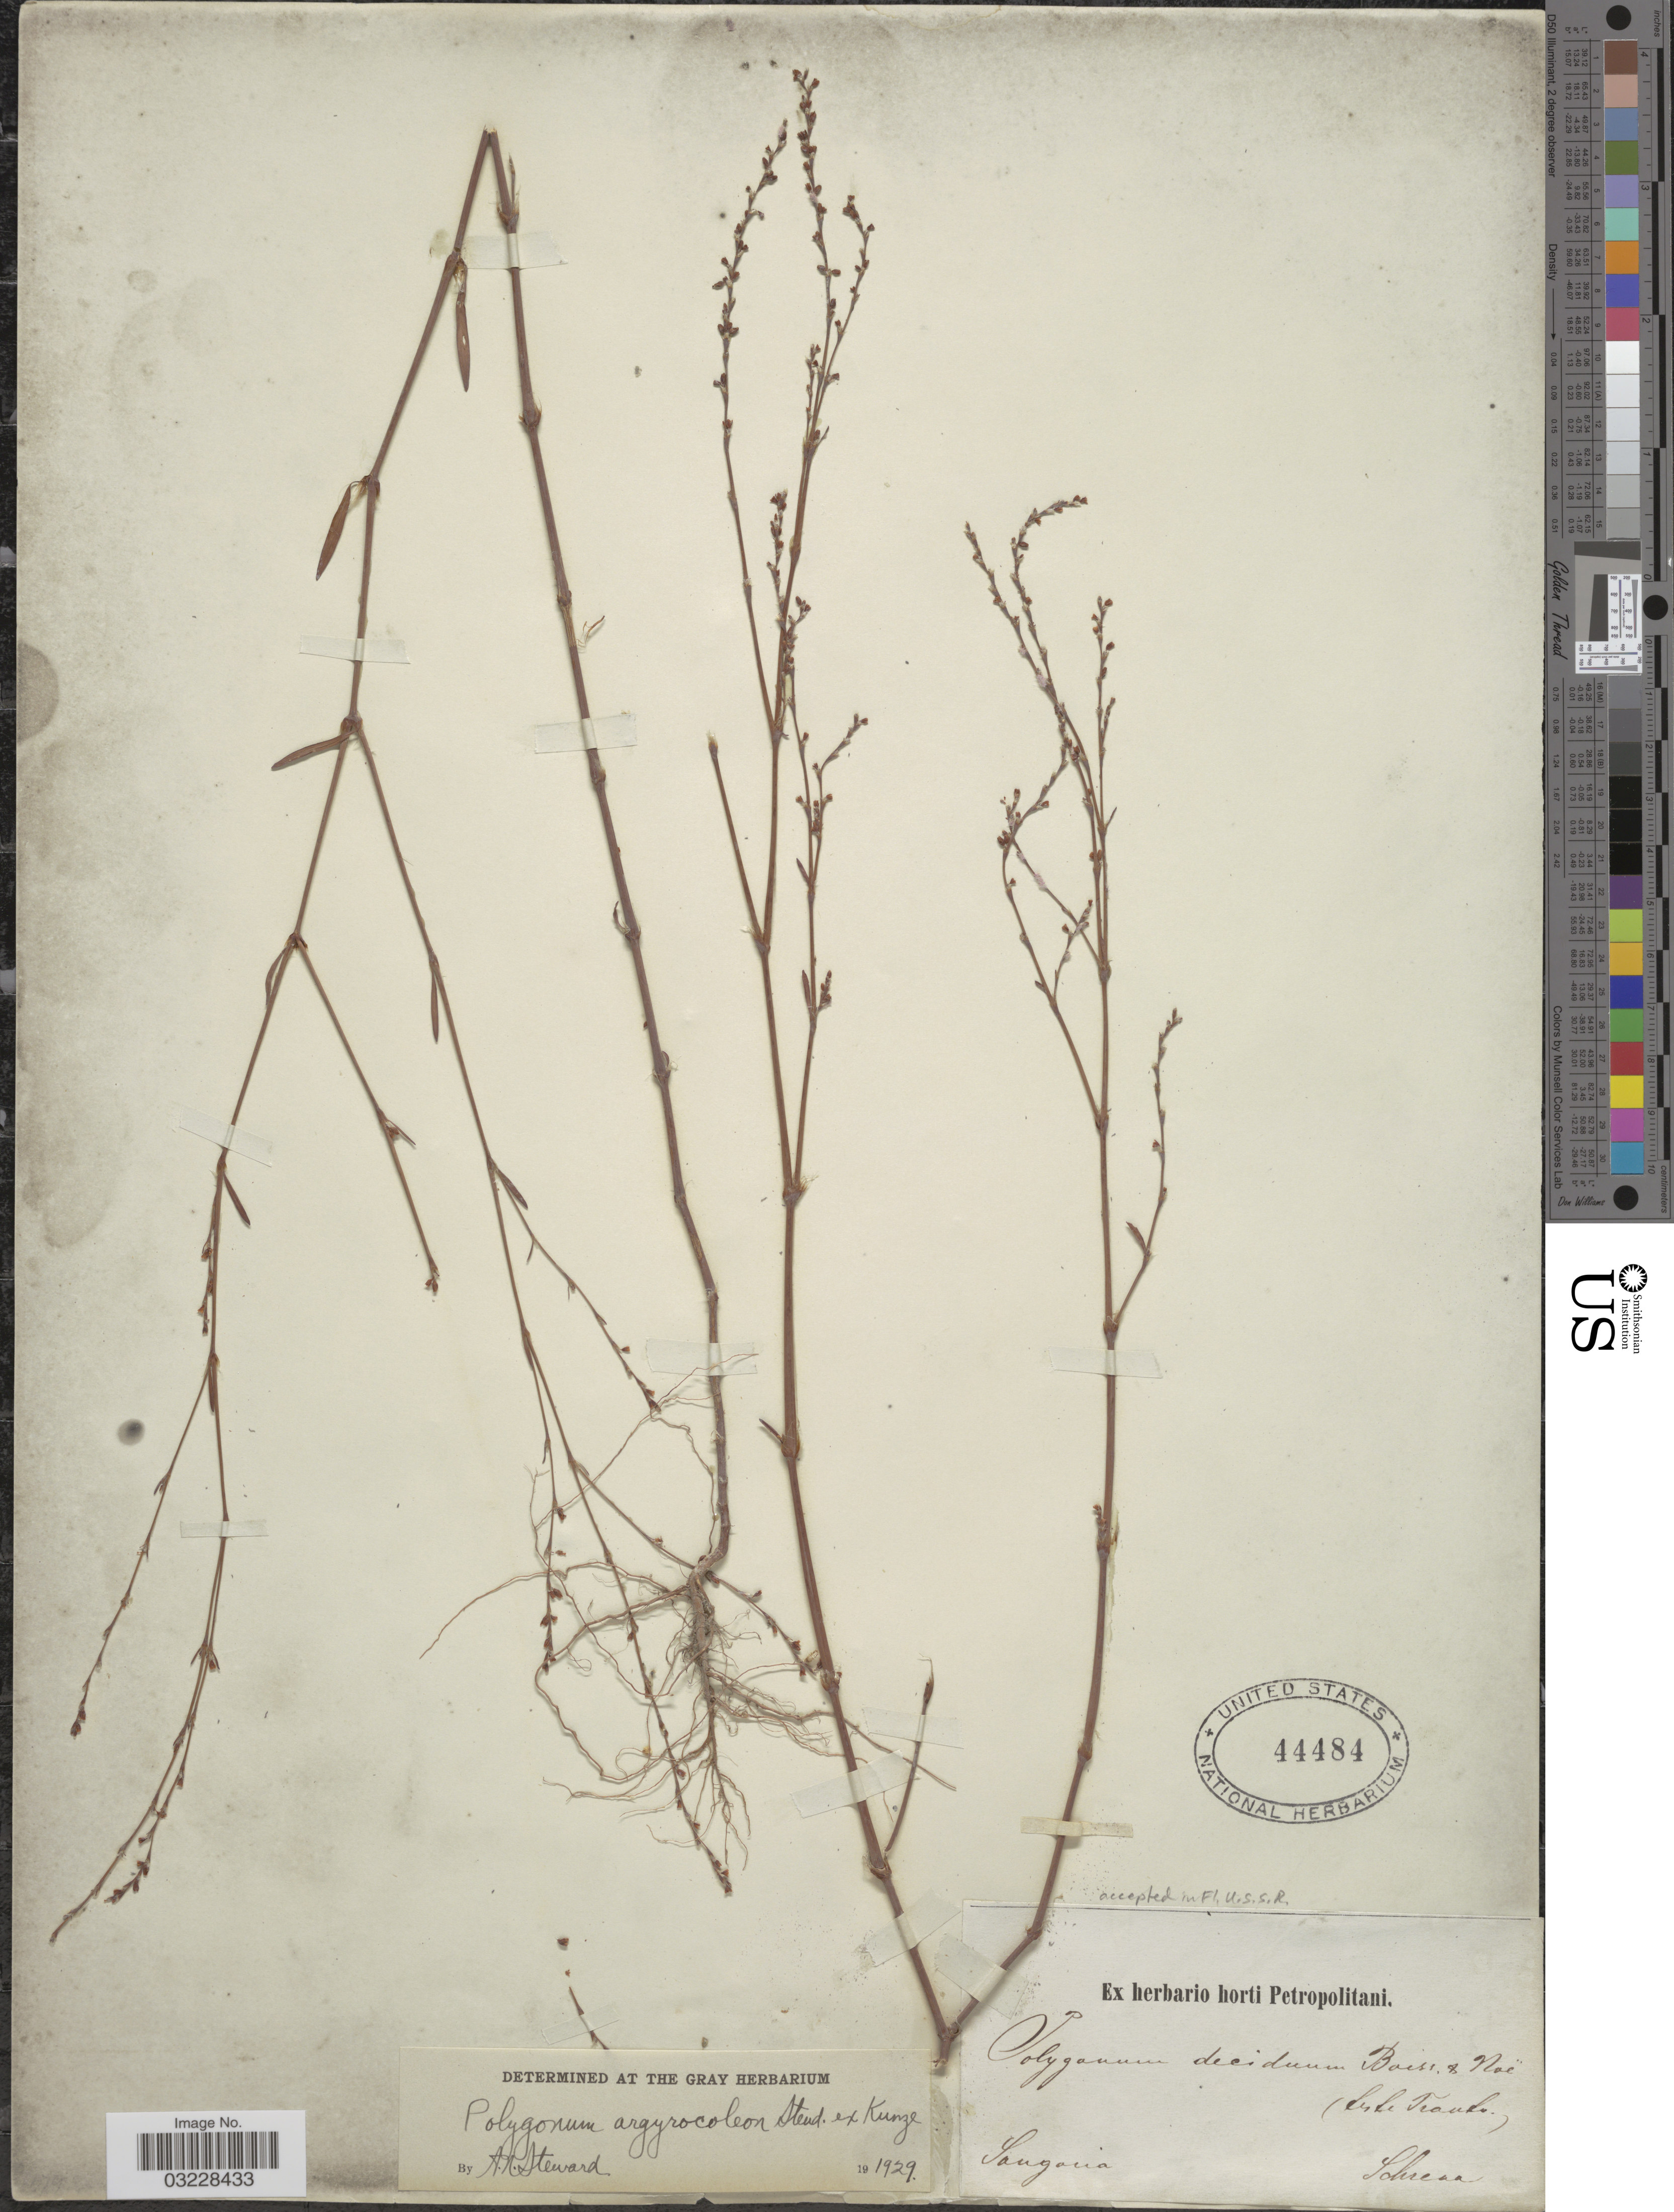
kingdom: Plantae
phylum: Tracheophyta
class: Magnoliopsida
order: Caryophyllales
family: Polygonaceae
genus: Polygonum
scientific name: Polygonum deciduum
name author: Boiss. & Noë ex Meisn. in DC.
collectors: A.G. Schrenk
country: Kazakhstan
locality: Songoria.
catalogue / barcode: US 44484